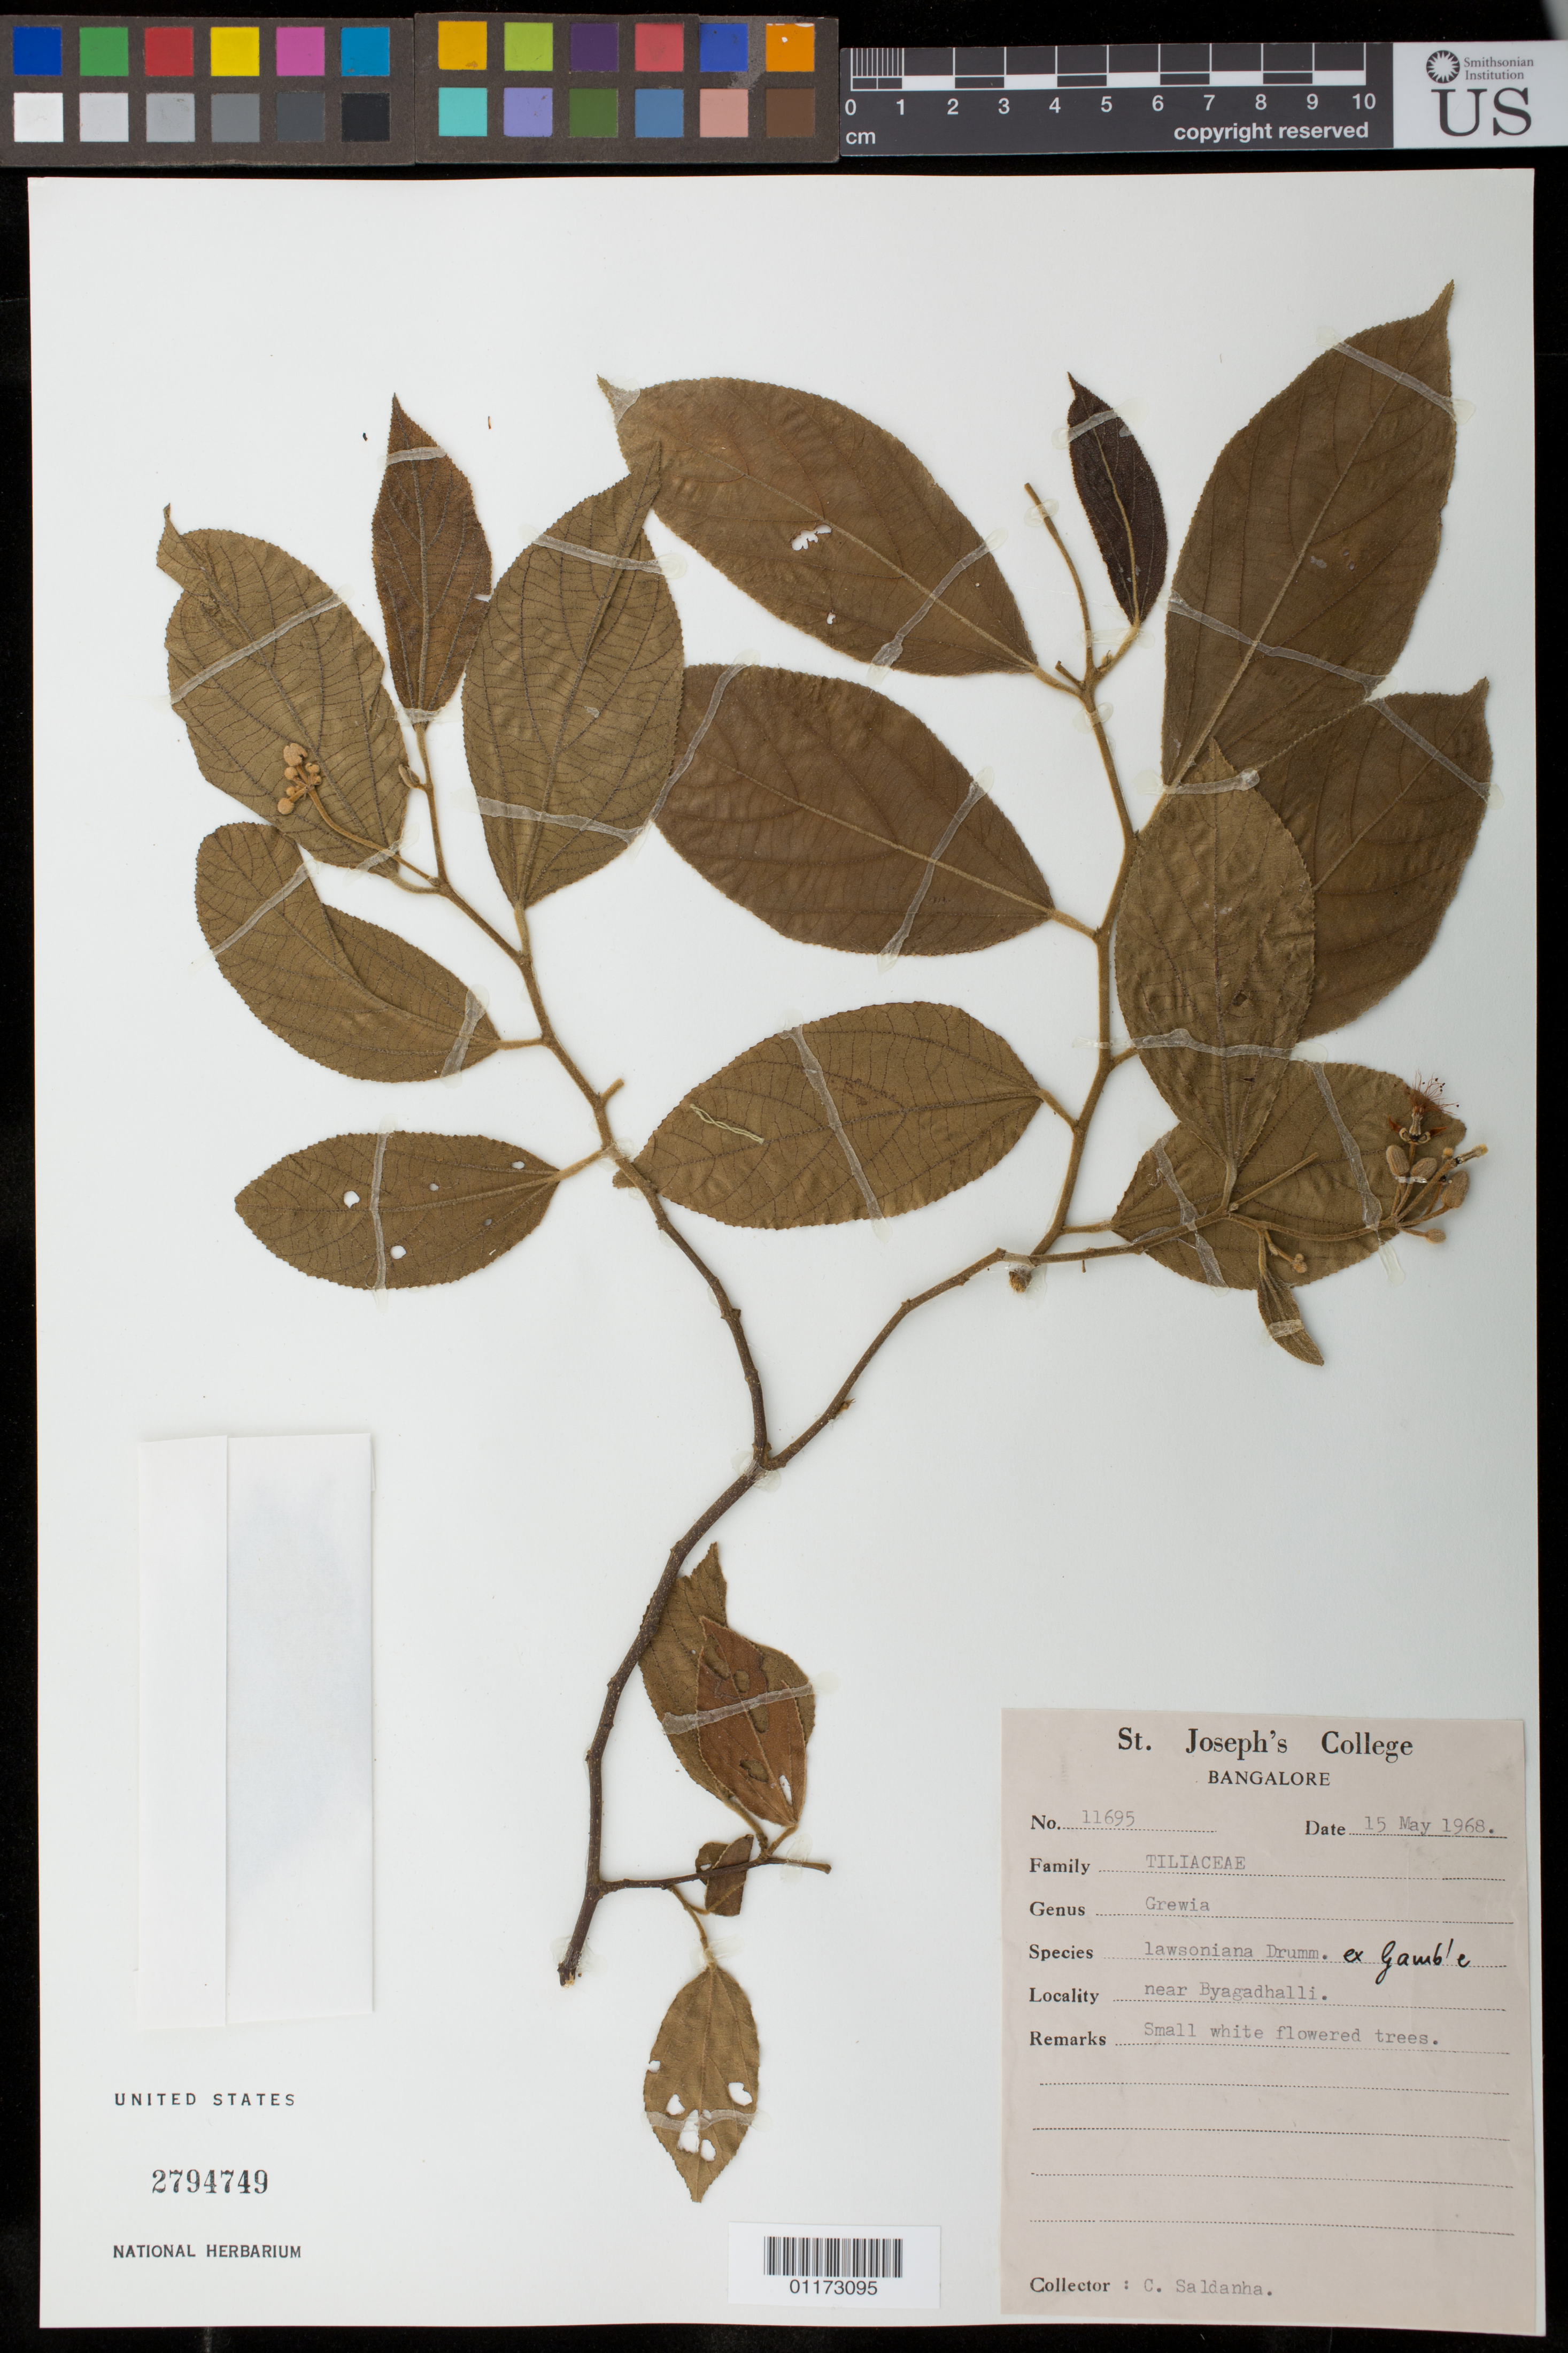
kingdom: Plantae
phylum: Tracheophyta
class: Magnoliopsida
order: Malvales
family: Malvaceae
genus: Microcos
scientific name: Microcos heterotricha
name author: (Mast.) Burret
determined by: Jourdain-Fievet, L.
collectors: C. J. Saldanha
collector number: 11695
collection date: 1968-05-15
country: India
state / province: Karnataka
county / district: Bangalore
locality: near Byagadhalli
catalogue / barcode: US 2794749